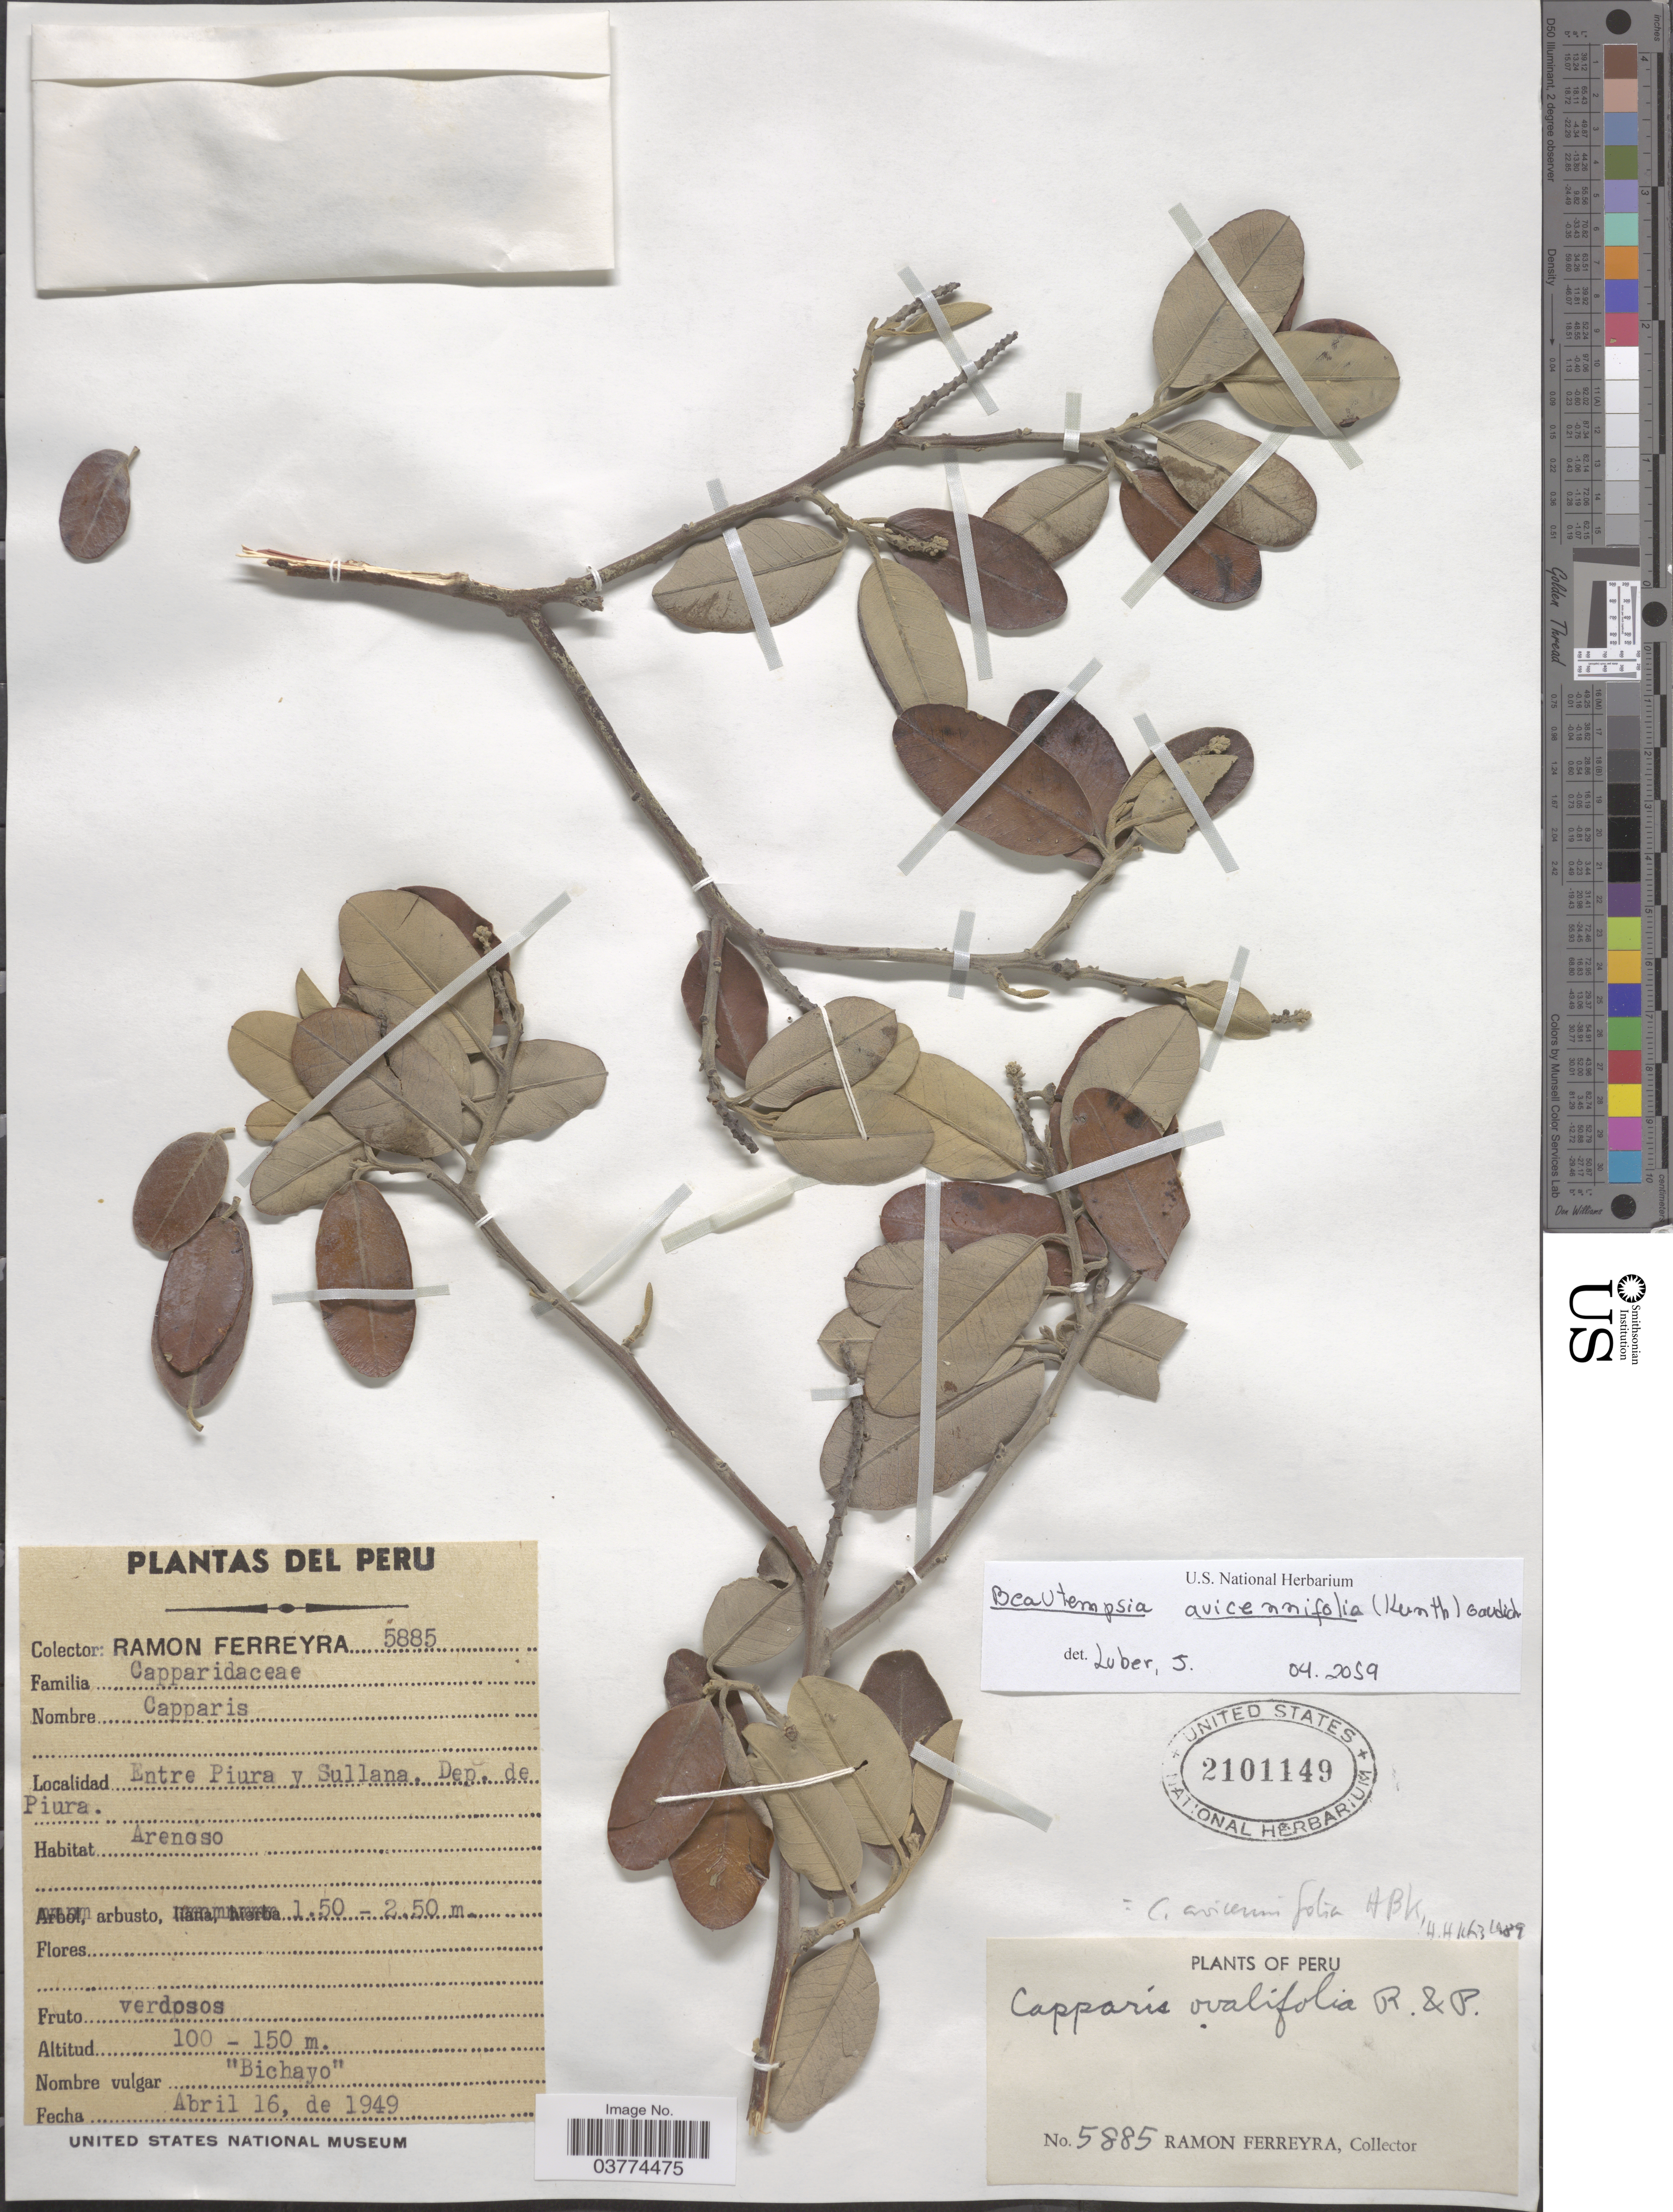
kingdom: Plantae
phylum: Tracheophyta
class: Magnoliopsida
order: Brassicales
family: Capparaceae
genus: Beautempsia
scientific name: Beautempsia avicenniifolia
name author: (Kunth) Gaudich.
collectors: R. A. Ferreyra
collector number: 5885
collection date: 1949-04-16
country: Peru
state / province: Piura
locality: Entre Piura y Sullana. Dep. de Piura.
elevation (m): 100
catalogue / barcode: US 2101149